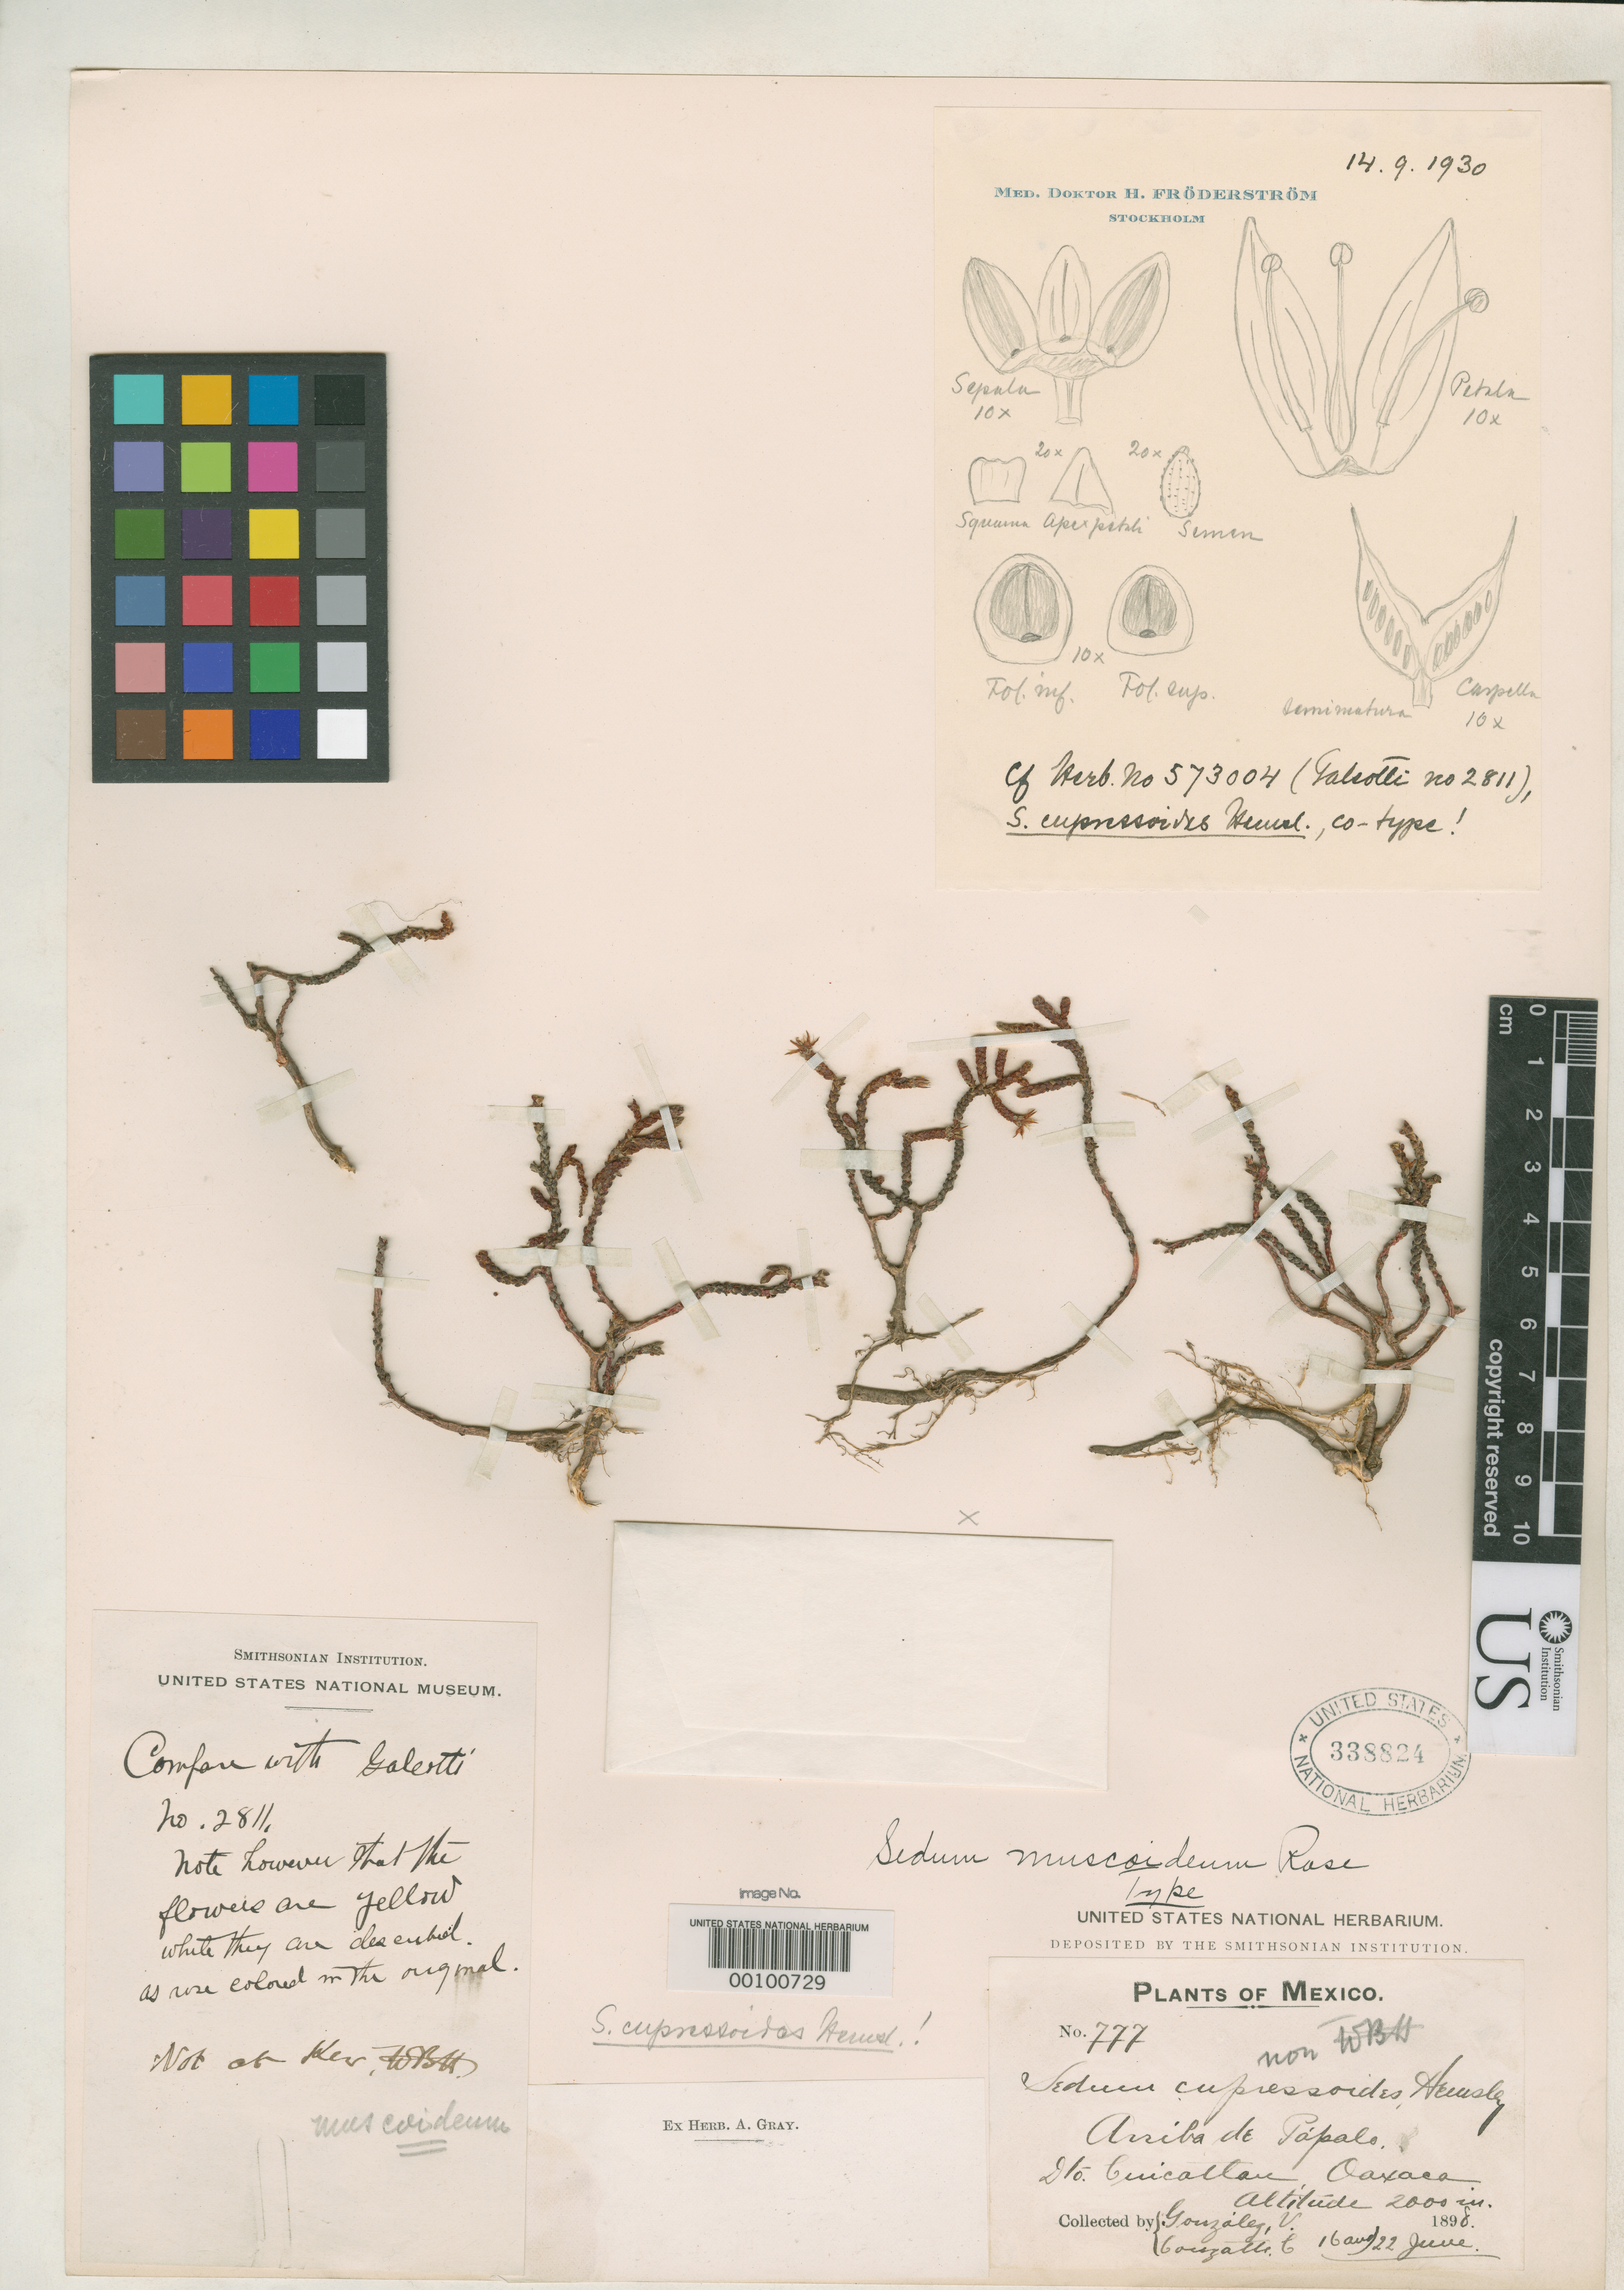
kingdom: Plantae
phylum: Tracheophyta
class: Magnoliopsida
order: Saxifragales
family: Crassulaceae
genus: Sedum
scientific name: Sedum muscoideum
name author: Rose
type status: Holotype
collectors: V. Gonzalez & C. Conzatti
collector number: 777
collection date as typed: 16 Jun 1898 to 22 Jun 1898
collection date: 1898-06-16/1898-06-22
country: Mexico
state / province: Oaxaca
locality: Arriba de Papalo.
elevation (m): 2000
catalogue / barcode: US 338824